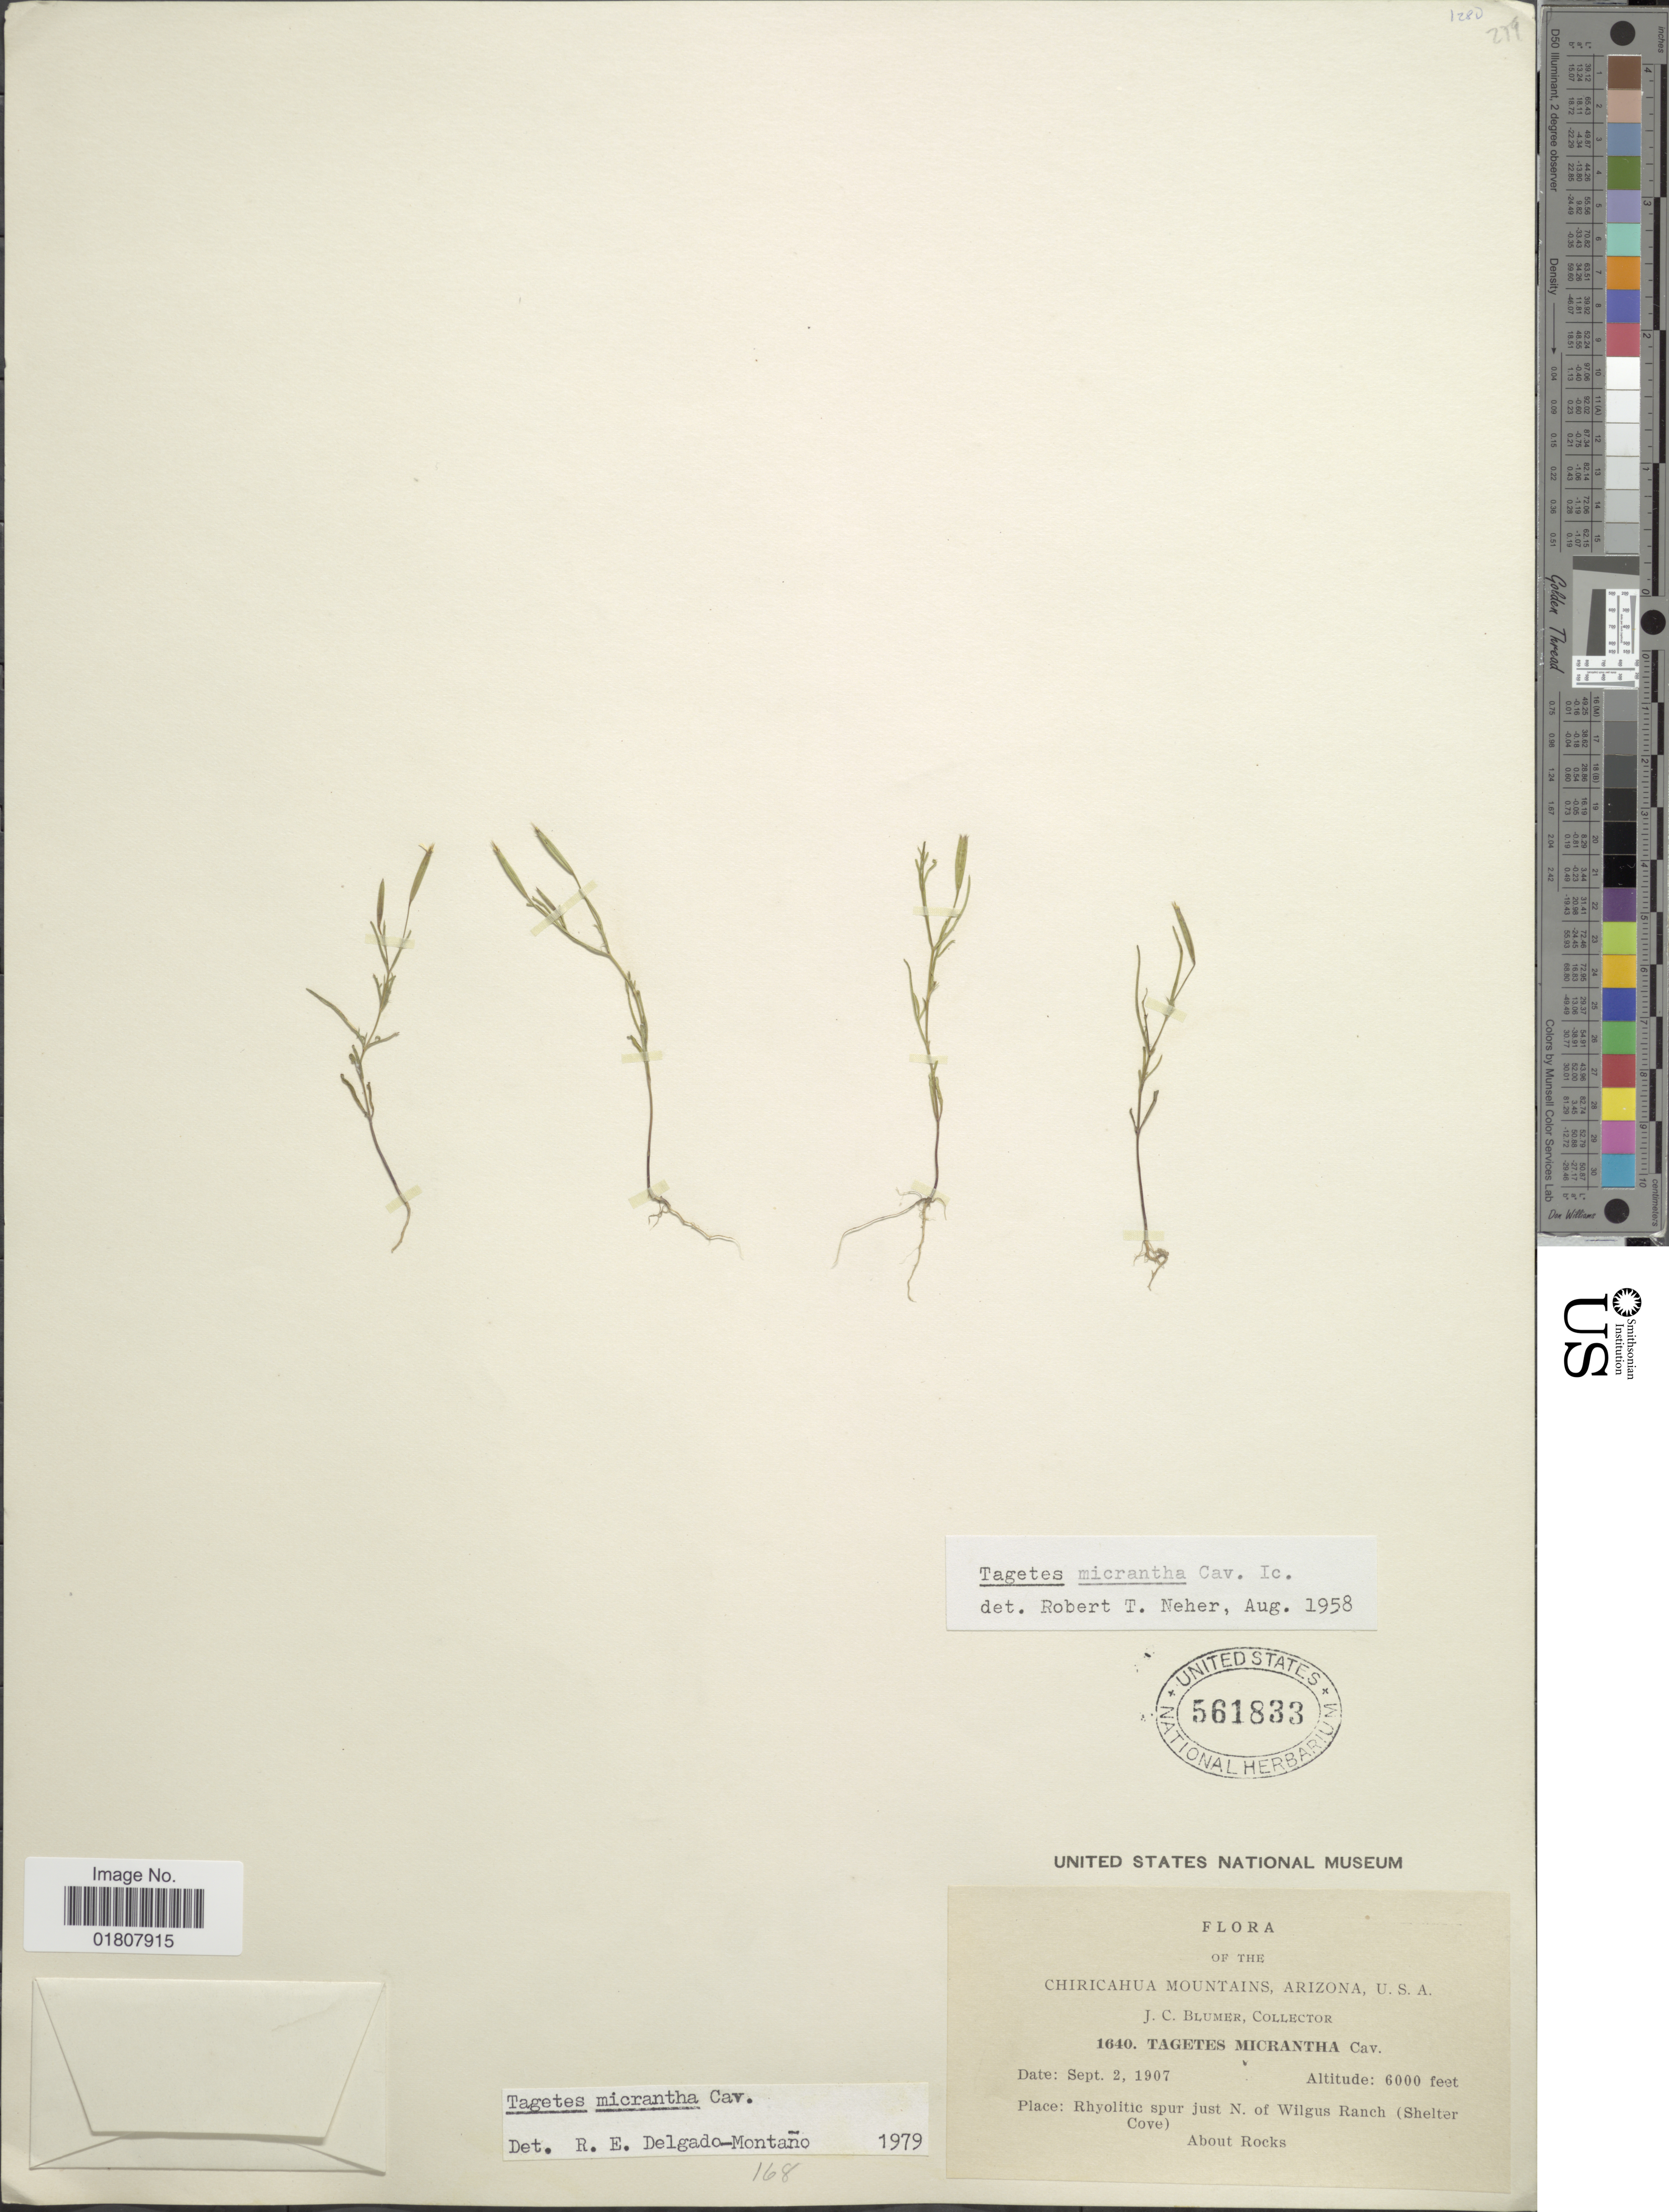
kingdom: Plantae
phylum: Tracheophyta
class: Magnoliopsida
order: Asterales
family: Asteraceae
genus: Tagetes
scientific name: Tagetes micrantha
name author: Cav.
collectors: J. C. Blumer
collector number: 1640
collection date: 1907-09-02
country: United States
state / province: Arizona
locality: Chiricahua Mountains, U. S. A., just N of Wilgus Ranch (Shelter Cove)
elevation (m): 1829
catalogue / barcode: US 561833